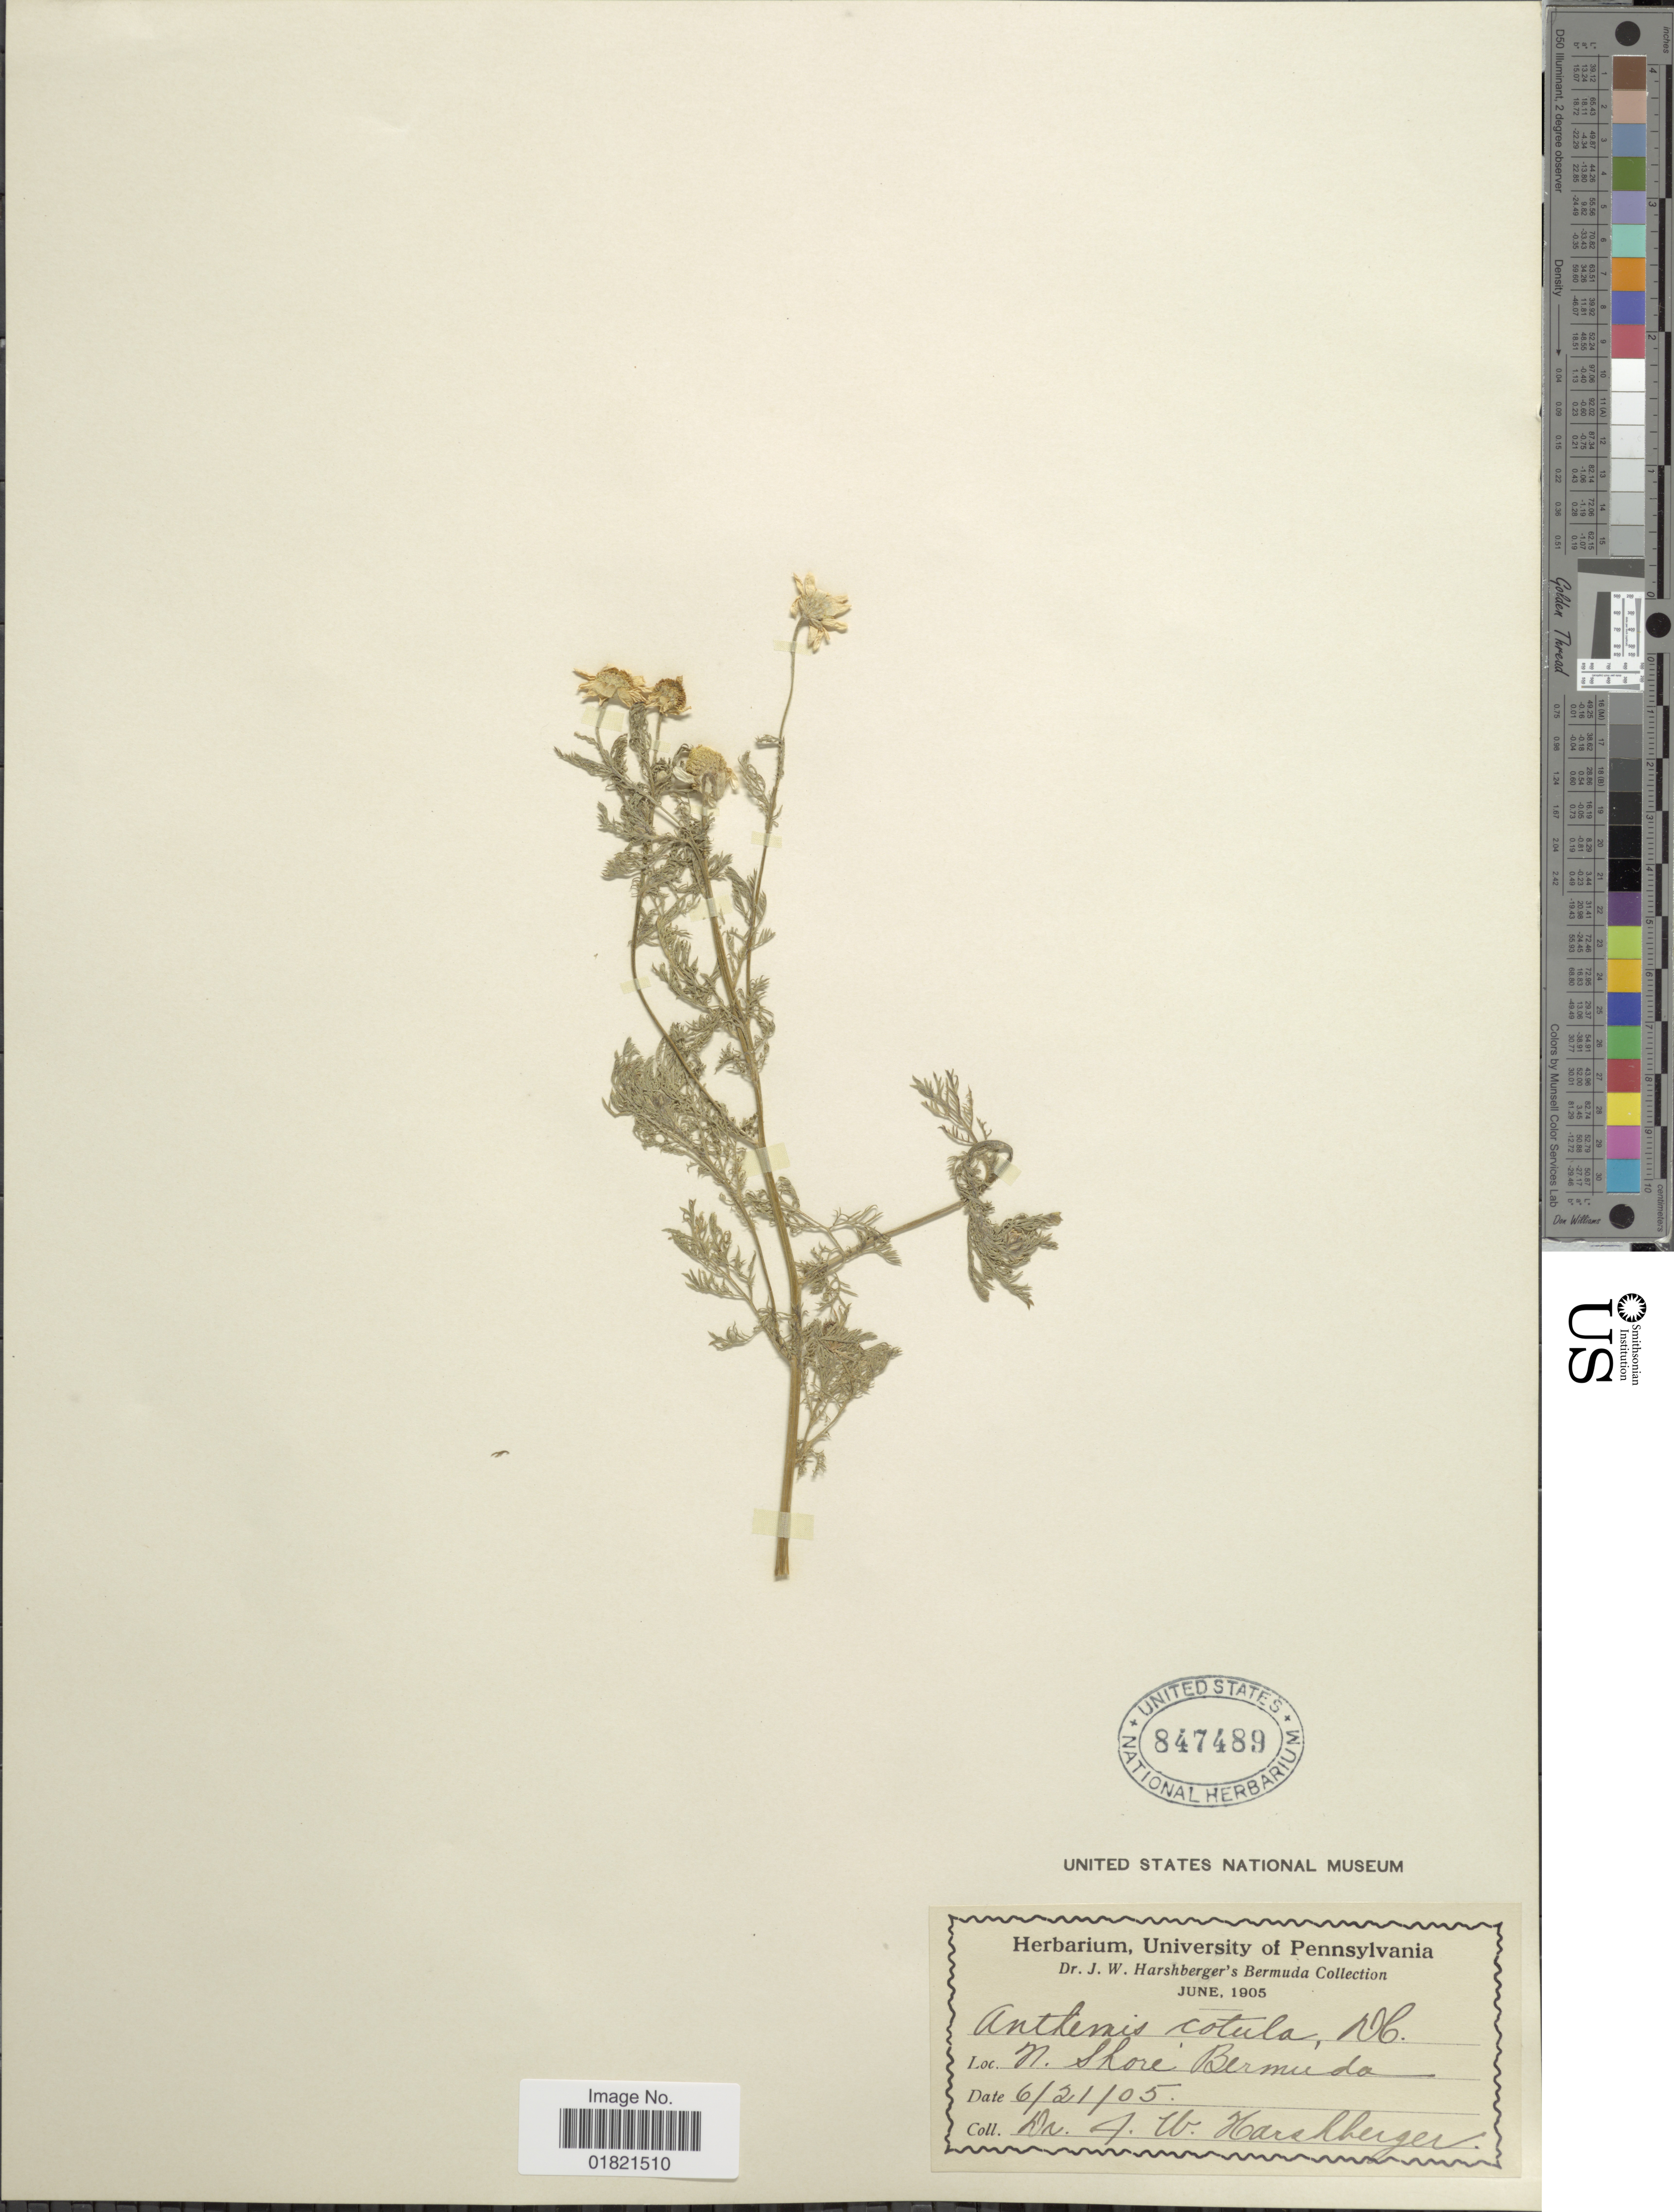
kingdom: Plantae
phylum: Tracheophyta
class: Magnoliopsida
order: Asterales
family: Asteraceae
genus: Anthemis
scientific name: Anthemis cotula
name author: L.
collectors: J. W. Harshberger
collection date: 1905-06-21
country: Bermuda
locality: N. Shore Bermuda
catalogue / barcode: US 847489